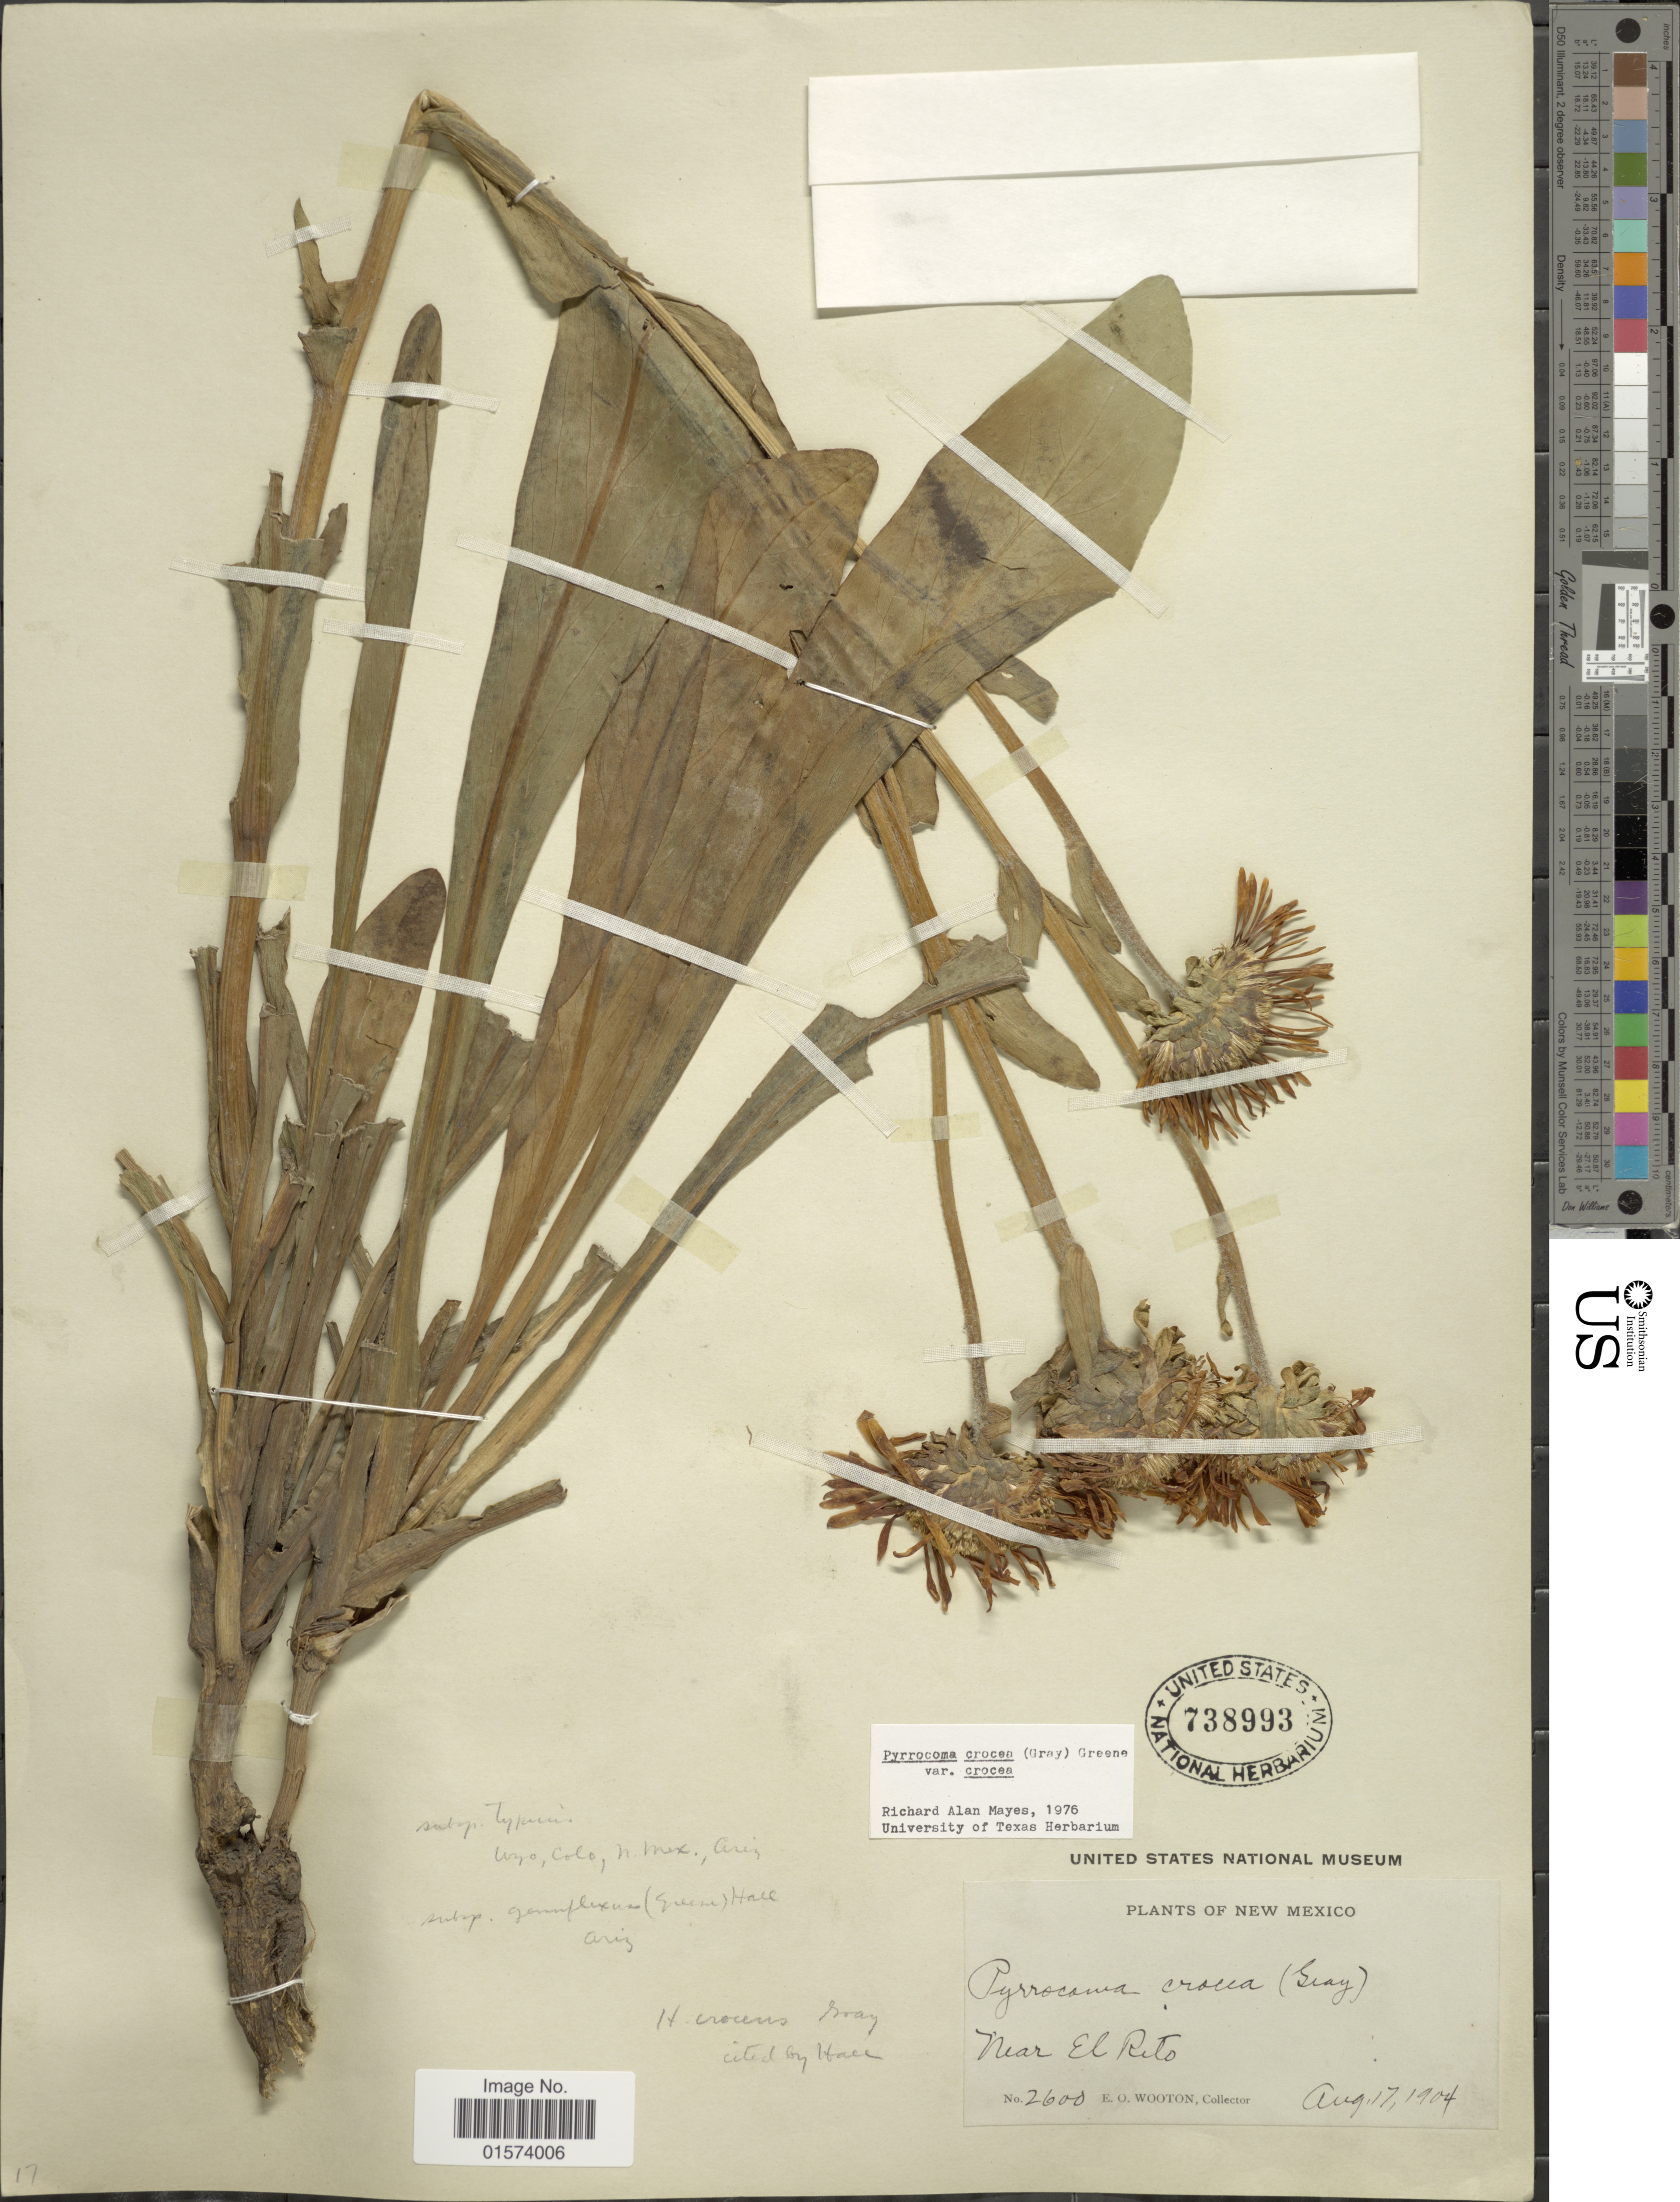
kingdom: Plantae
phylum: Tracheophyta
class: Magnoliopsida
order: Asterales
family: Asteraceae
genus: Pyrrocoma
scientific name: Pyrrocoma crocea var. crocea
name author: (A. Gray) Greene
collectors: E. O. Wooton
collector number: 2600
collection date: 1904-08-17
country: United States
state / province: New Mexico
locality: Near El Rito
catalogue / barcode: US 738993